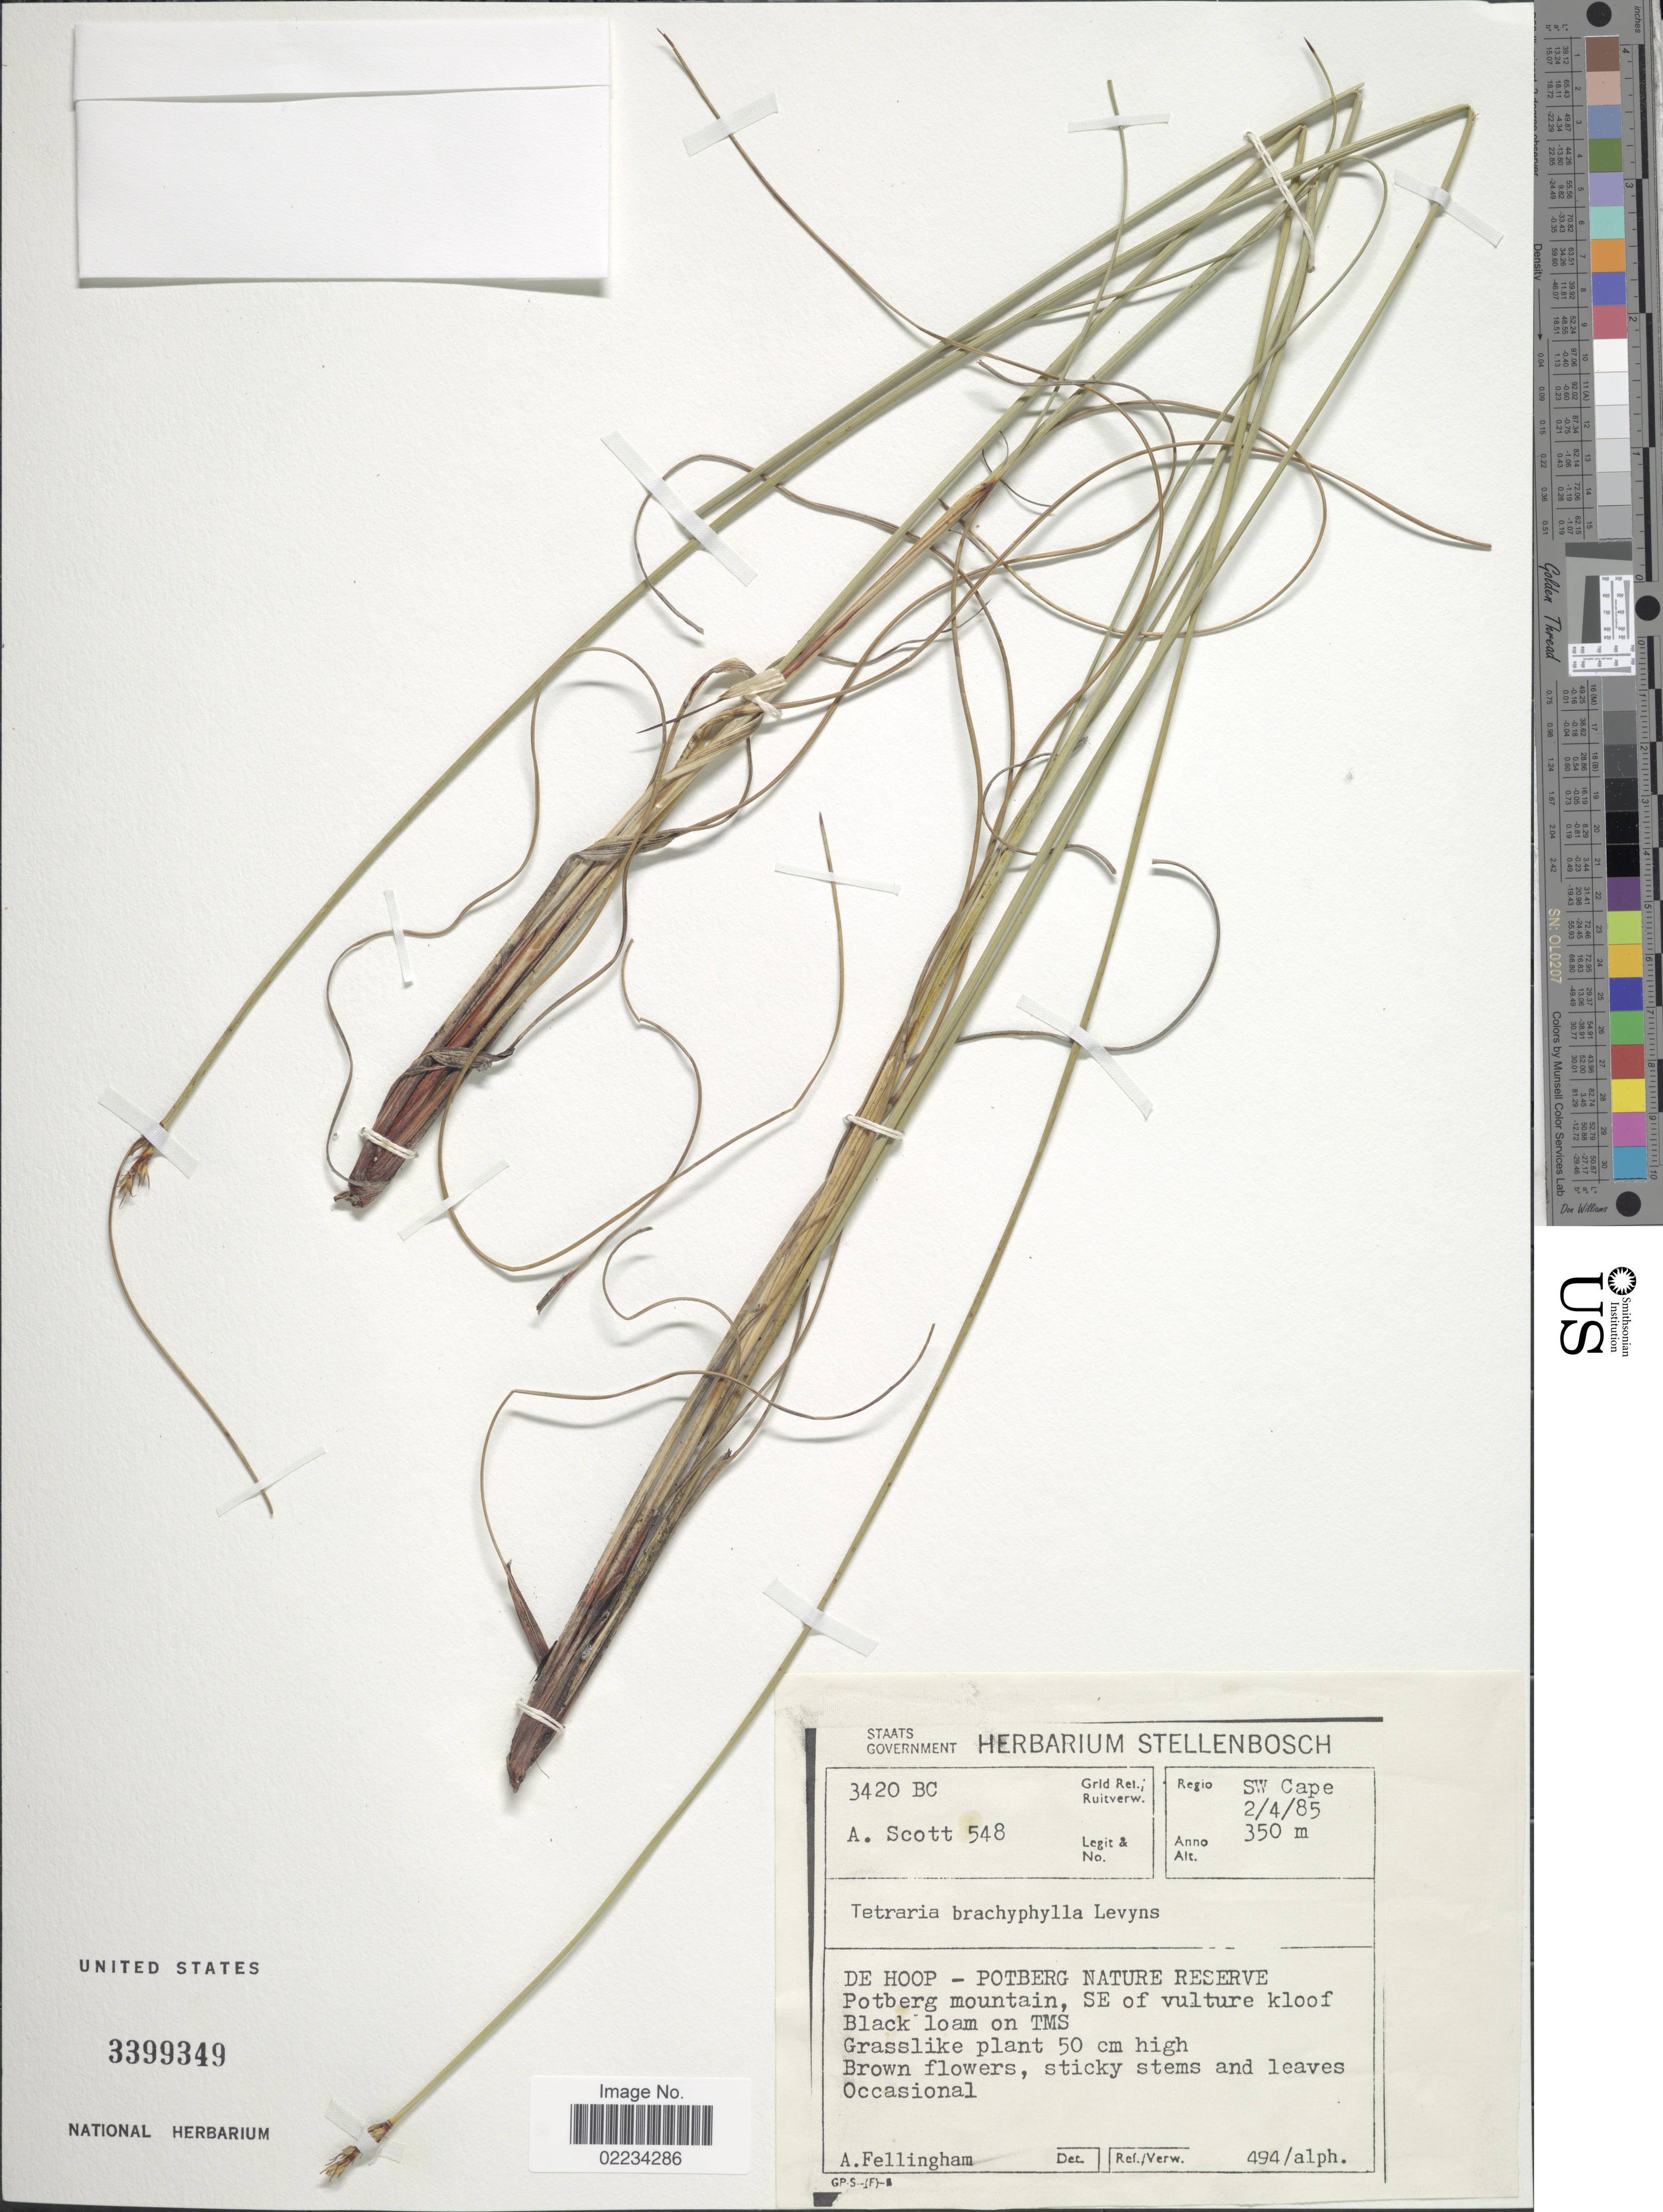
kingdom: Plantae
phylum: Tracheophyta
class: Liliopsida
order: Poales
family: Cyperaceae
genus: Schoenus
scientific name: Schoenus arenicola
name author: T.L. Elliott & Muasya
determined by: Strong, Mark T., (BOT), Smithsonian Institution - National Museum of Natural History (UNITED STATES)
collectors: A. H. Scott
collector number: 548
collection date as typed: Transcribed d/m/y: 2/4/85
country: South Africa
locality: Regio SW Cape, De Hoop - Potberg Nature Reserve Potberg mountain, SE of vulture kloof Black loam on TMS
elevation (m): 350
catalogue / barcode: US 3399349